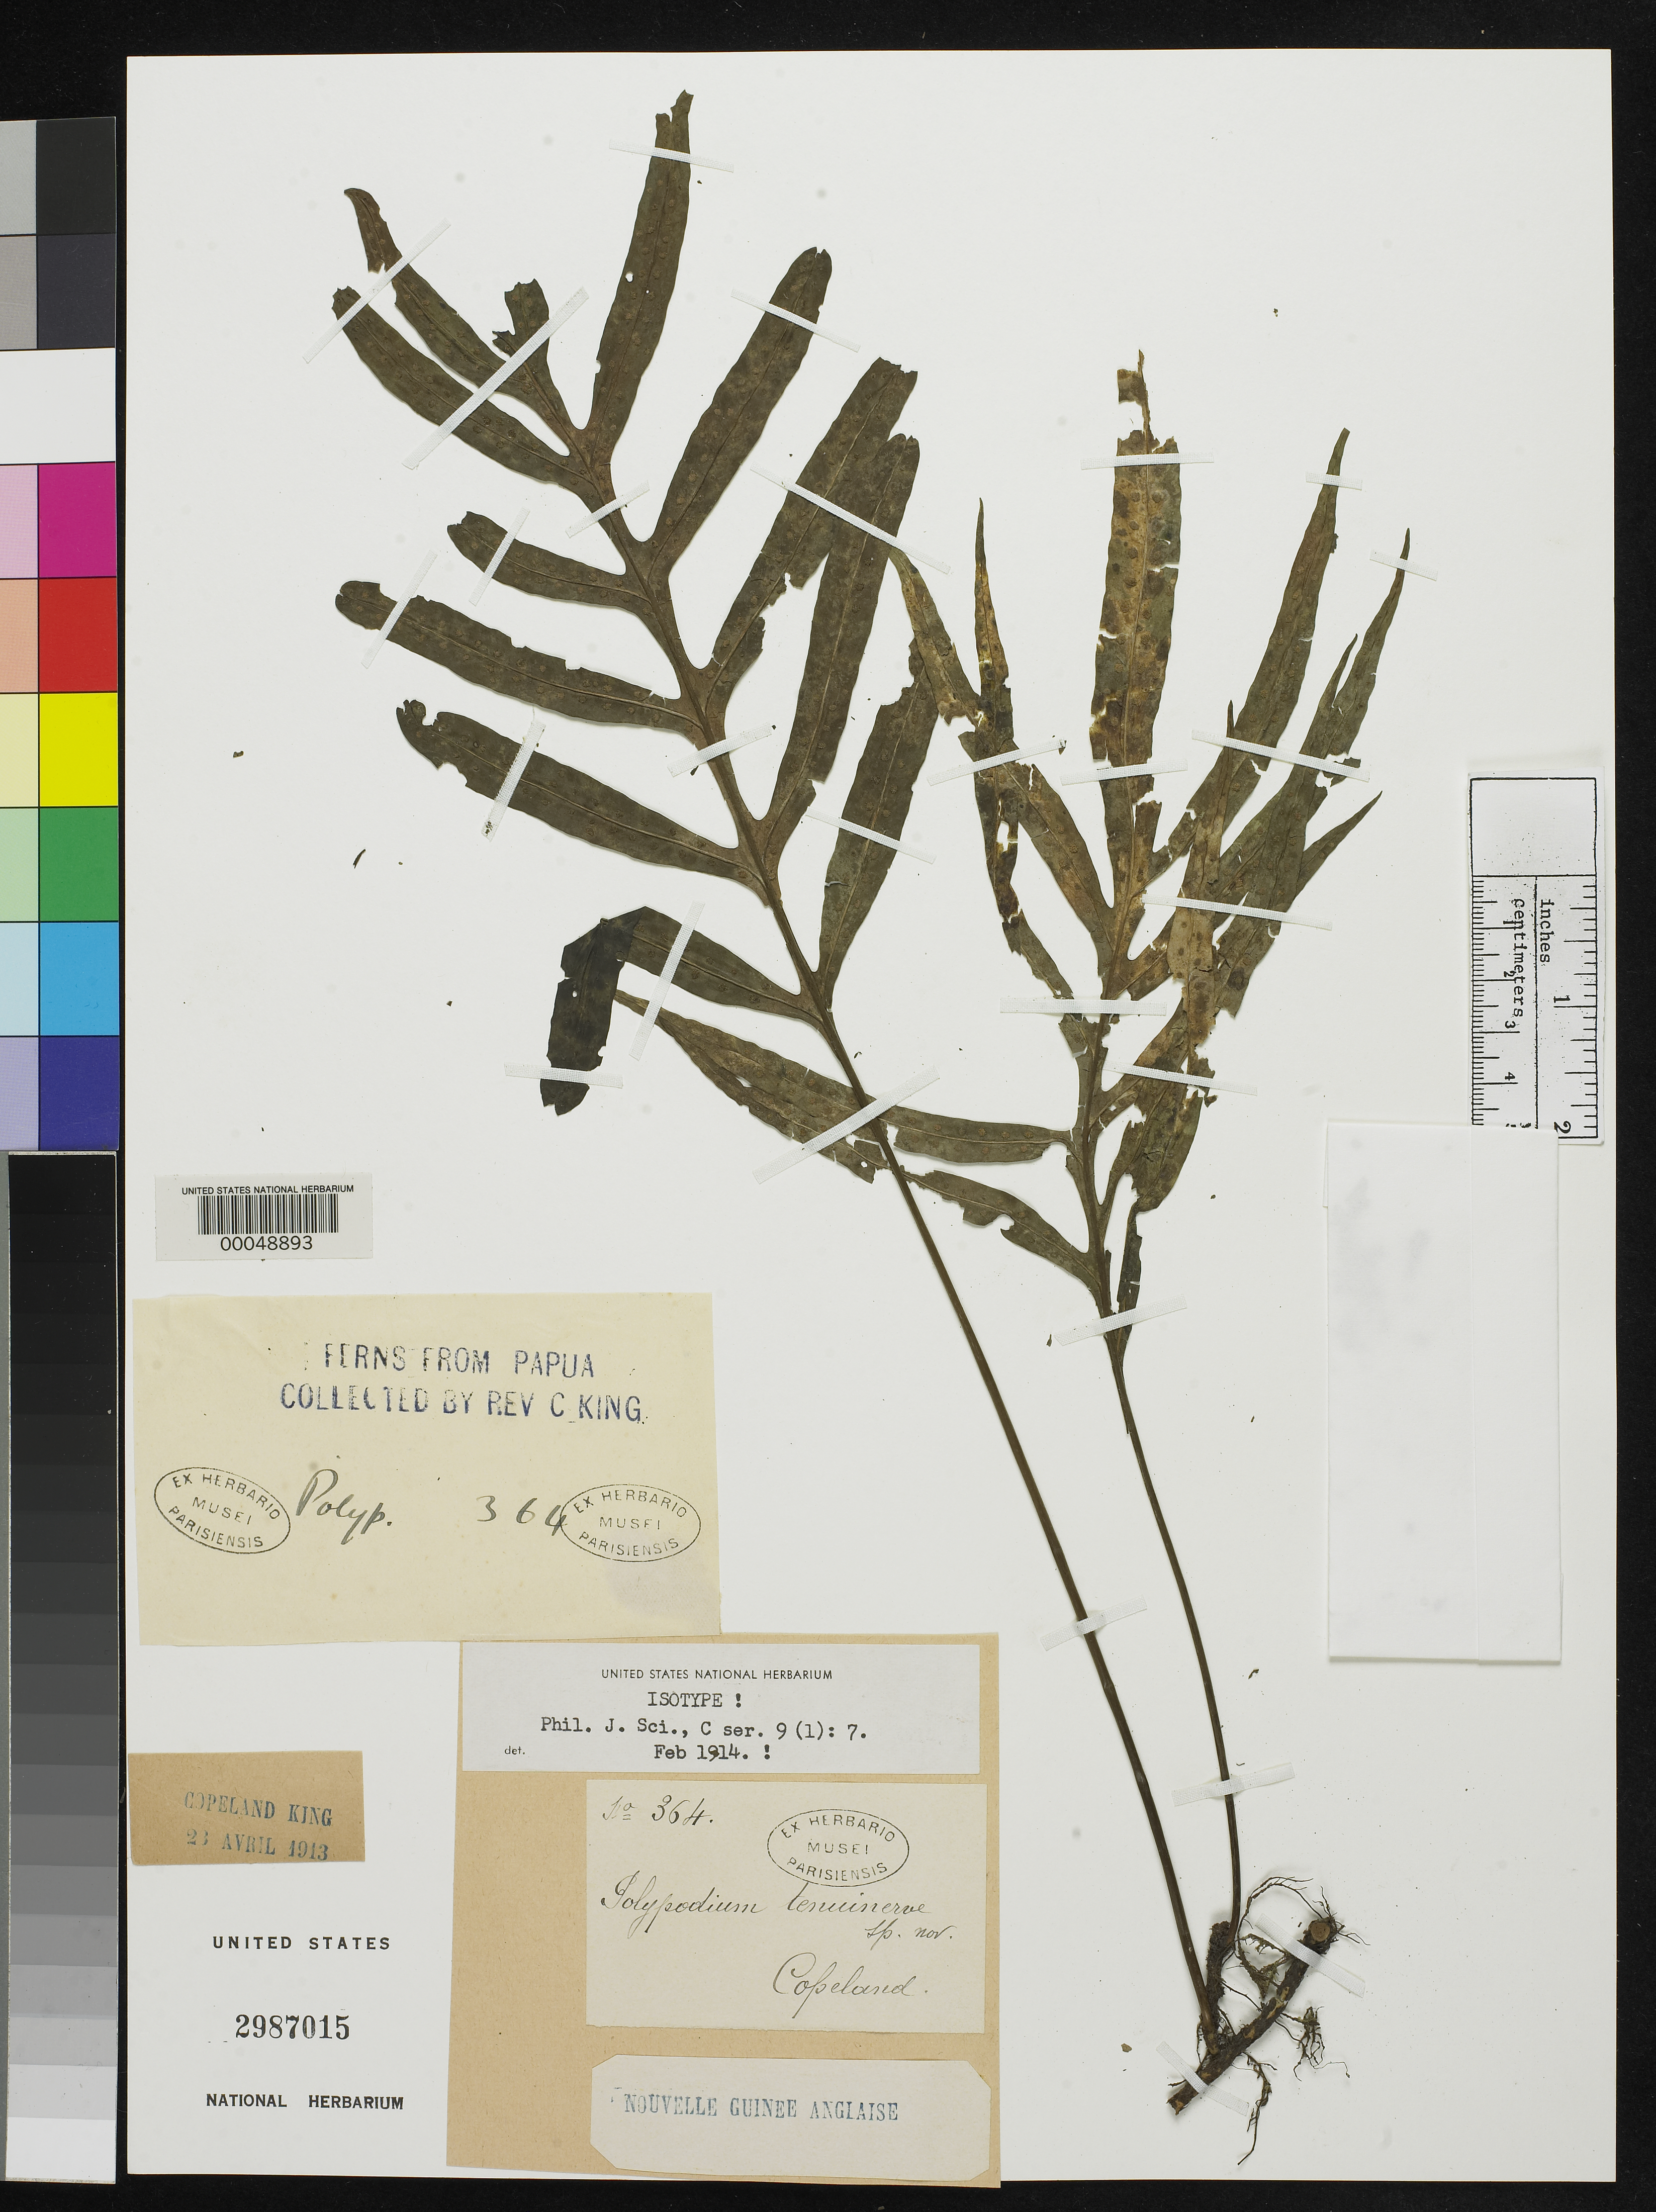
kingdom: Plantae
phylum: Tracheophyta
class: Polypodiopsida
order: Polypodiales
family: Polypodiaceae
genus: Polypodium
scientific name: Polypodium tenuinerve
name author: Copel.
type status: Isotype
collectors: C. King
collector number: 364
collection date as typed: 23 Apr 1913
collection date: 1913-04-23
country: Papua New Guinea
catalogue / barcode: US 2987015